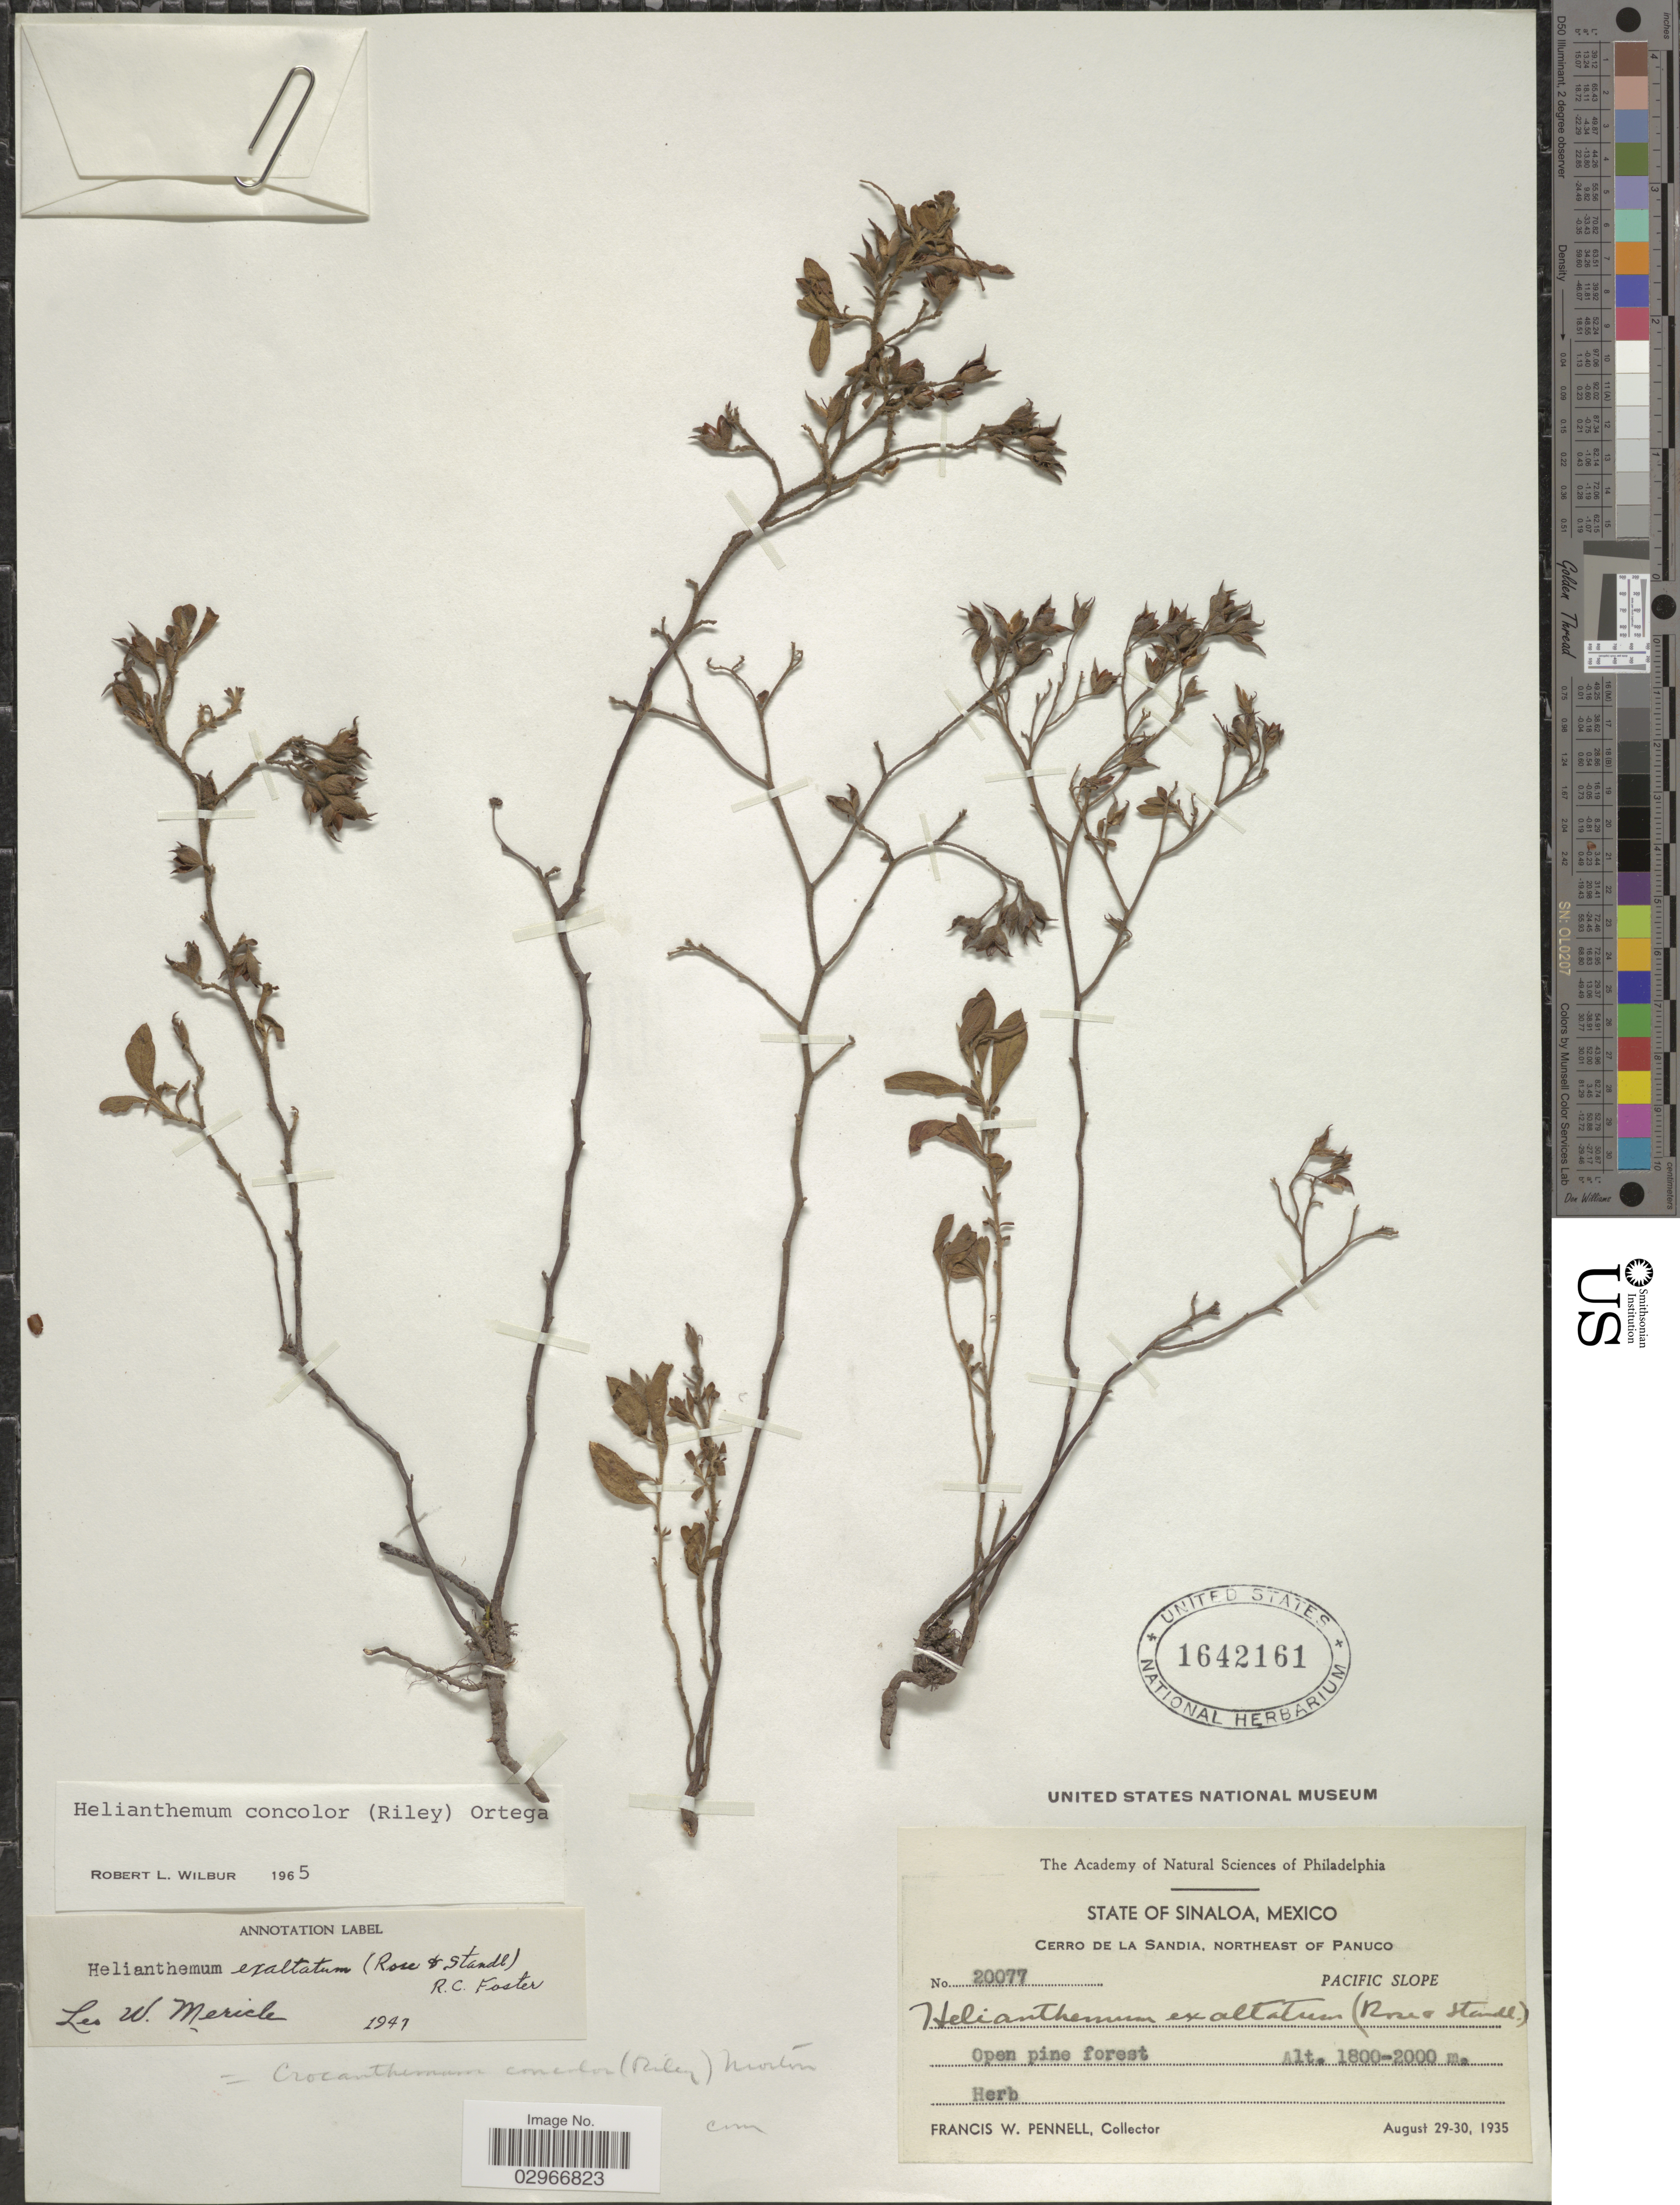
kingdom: Plantae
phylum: Tracheophyta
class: Magnoliopsida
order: Malvales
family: Cistaceae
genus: Helianthemum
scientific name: Helianthemum concolor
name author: (Riley) J.G. Ortega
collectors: F. W. Pennell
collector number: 20077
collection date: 1935-08-29/1935-08-30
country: Mexico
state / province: Sinaloa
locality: Cerro de la Sandia, Northeast of Panuco. Pacific slope.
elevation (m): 1800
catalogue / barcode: US 1642161